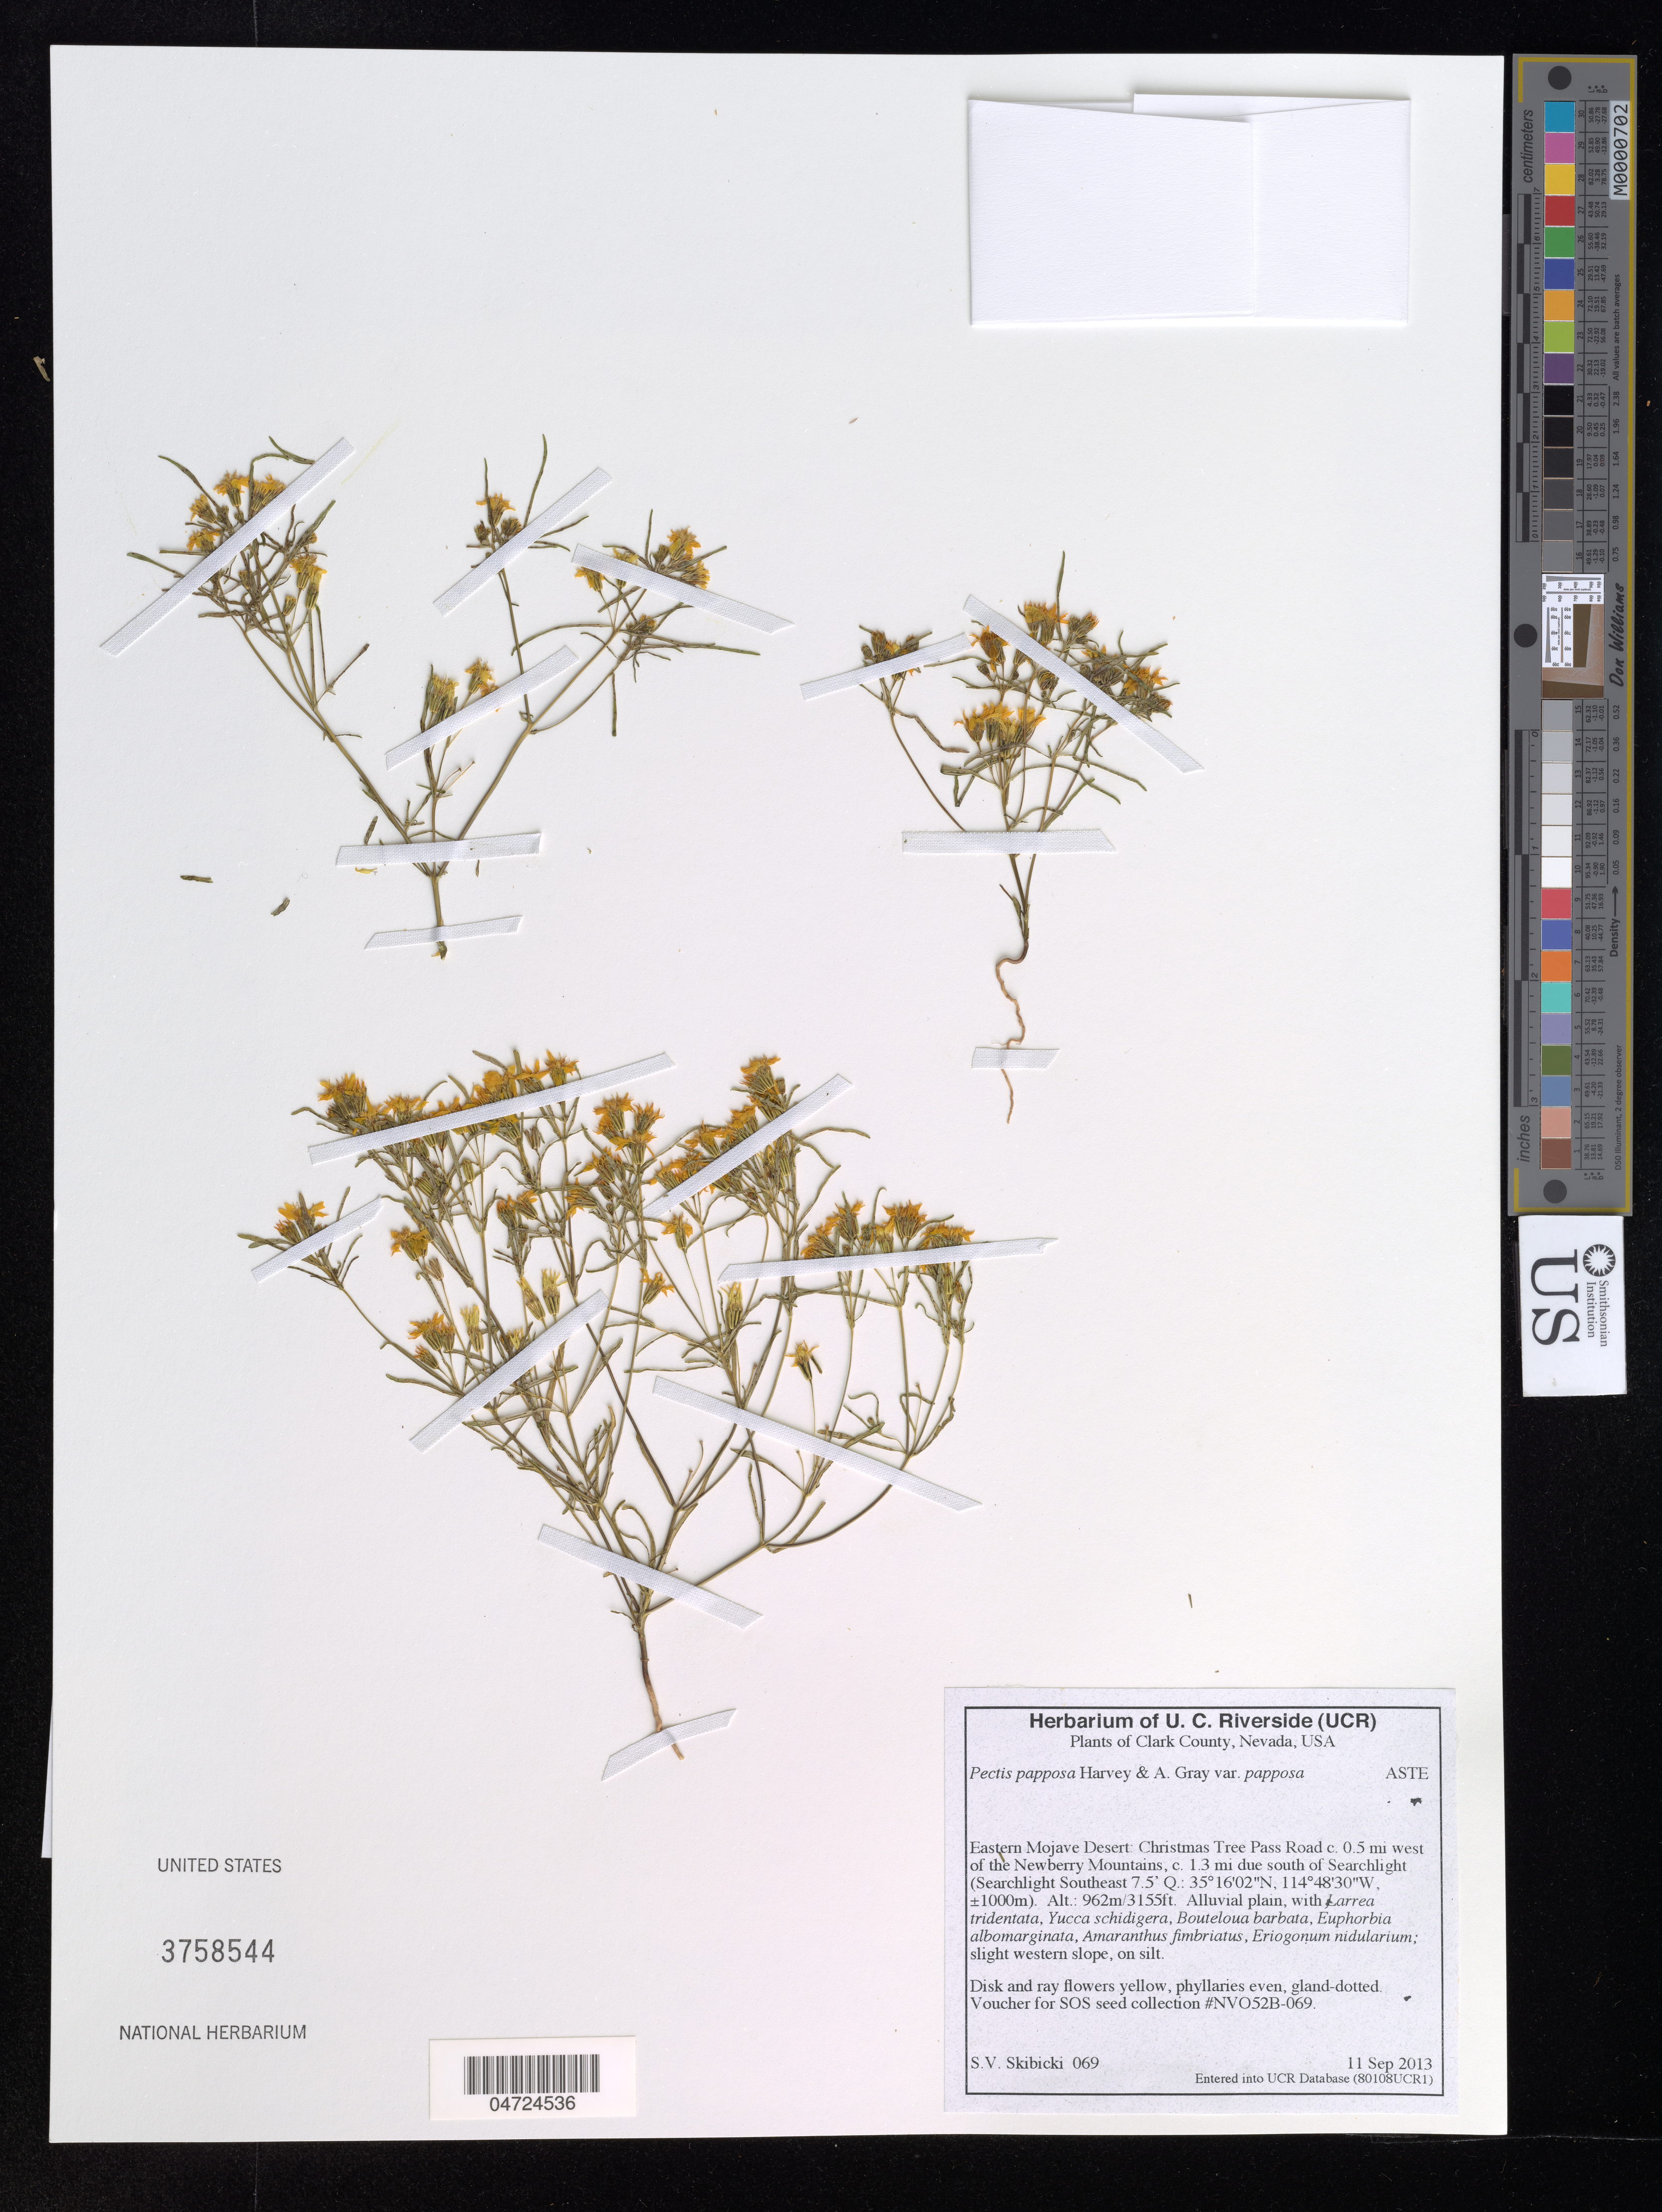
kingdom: Plantae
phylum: Tracheophyta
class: Magnoliopsida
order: Asterales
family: Asteraceae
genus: Pectis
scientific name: Pectis papposa var. papposa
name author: Harv. & A. Gray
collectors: S. Skibicki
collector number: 069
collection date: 2013-09-11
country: United States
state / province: Nevada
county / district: Clark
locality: Clark County. Eastern Mojave Desert: Christmas Tree Pass Road c. 0.5 mi west of the Newberry Mountains, c. 1.3 mi due south of Searchlight (Searchlight Southeast 7.5' Q).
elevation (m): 962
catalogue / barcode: US 3758544